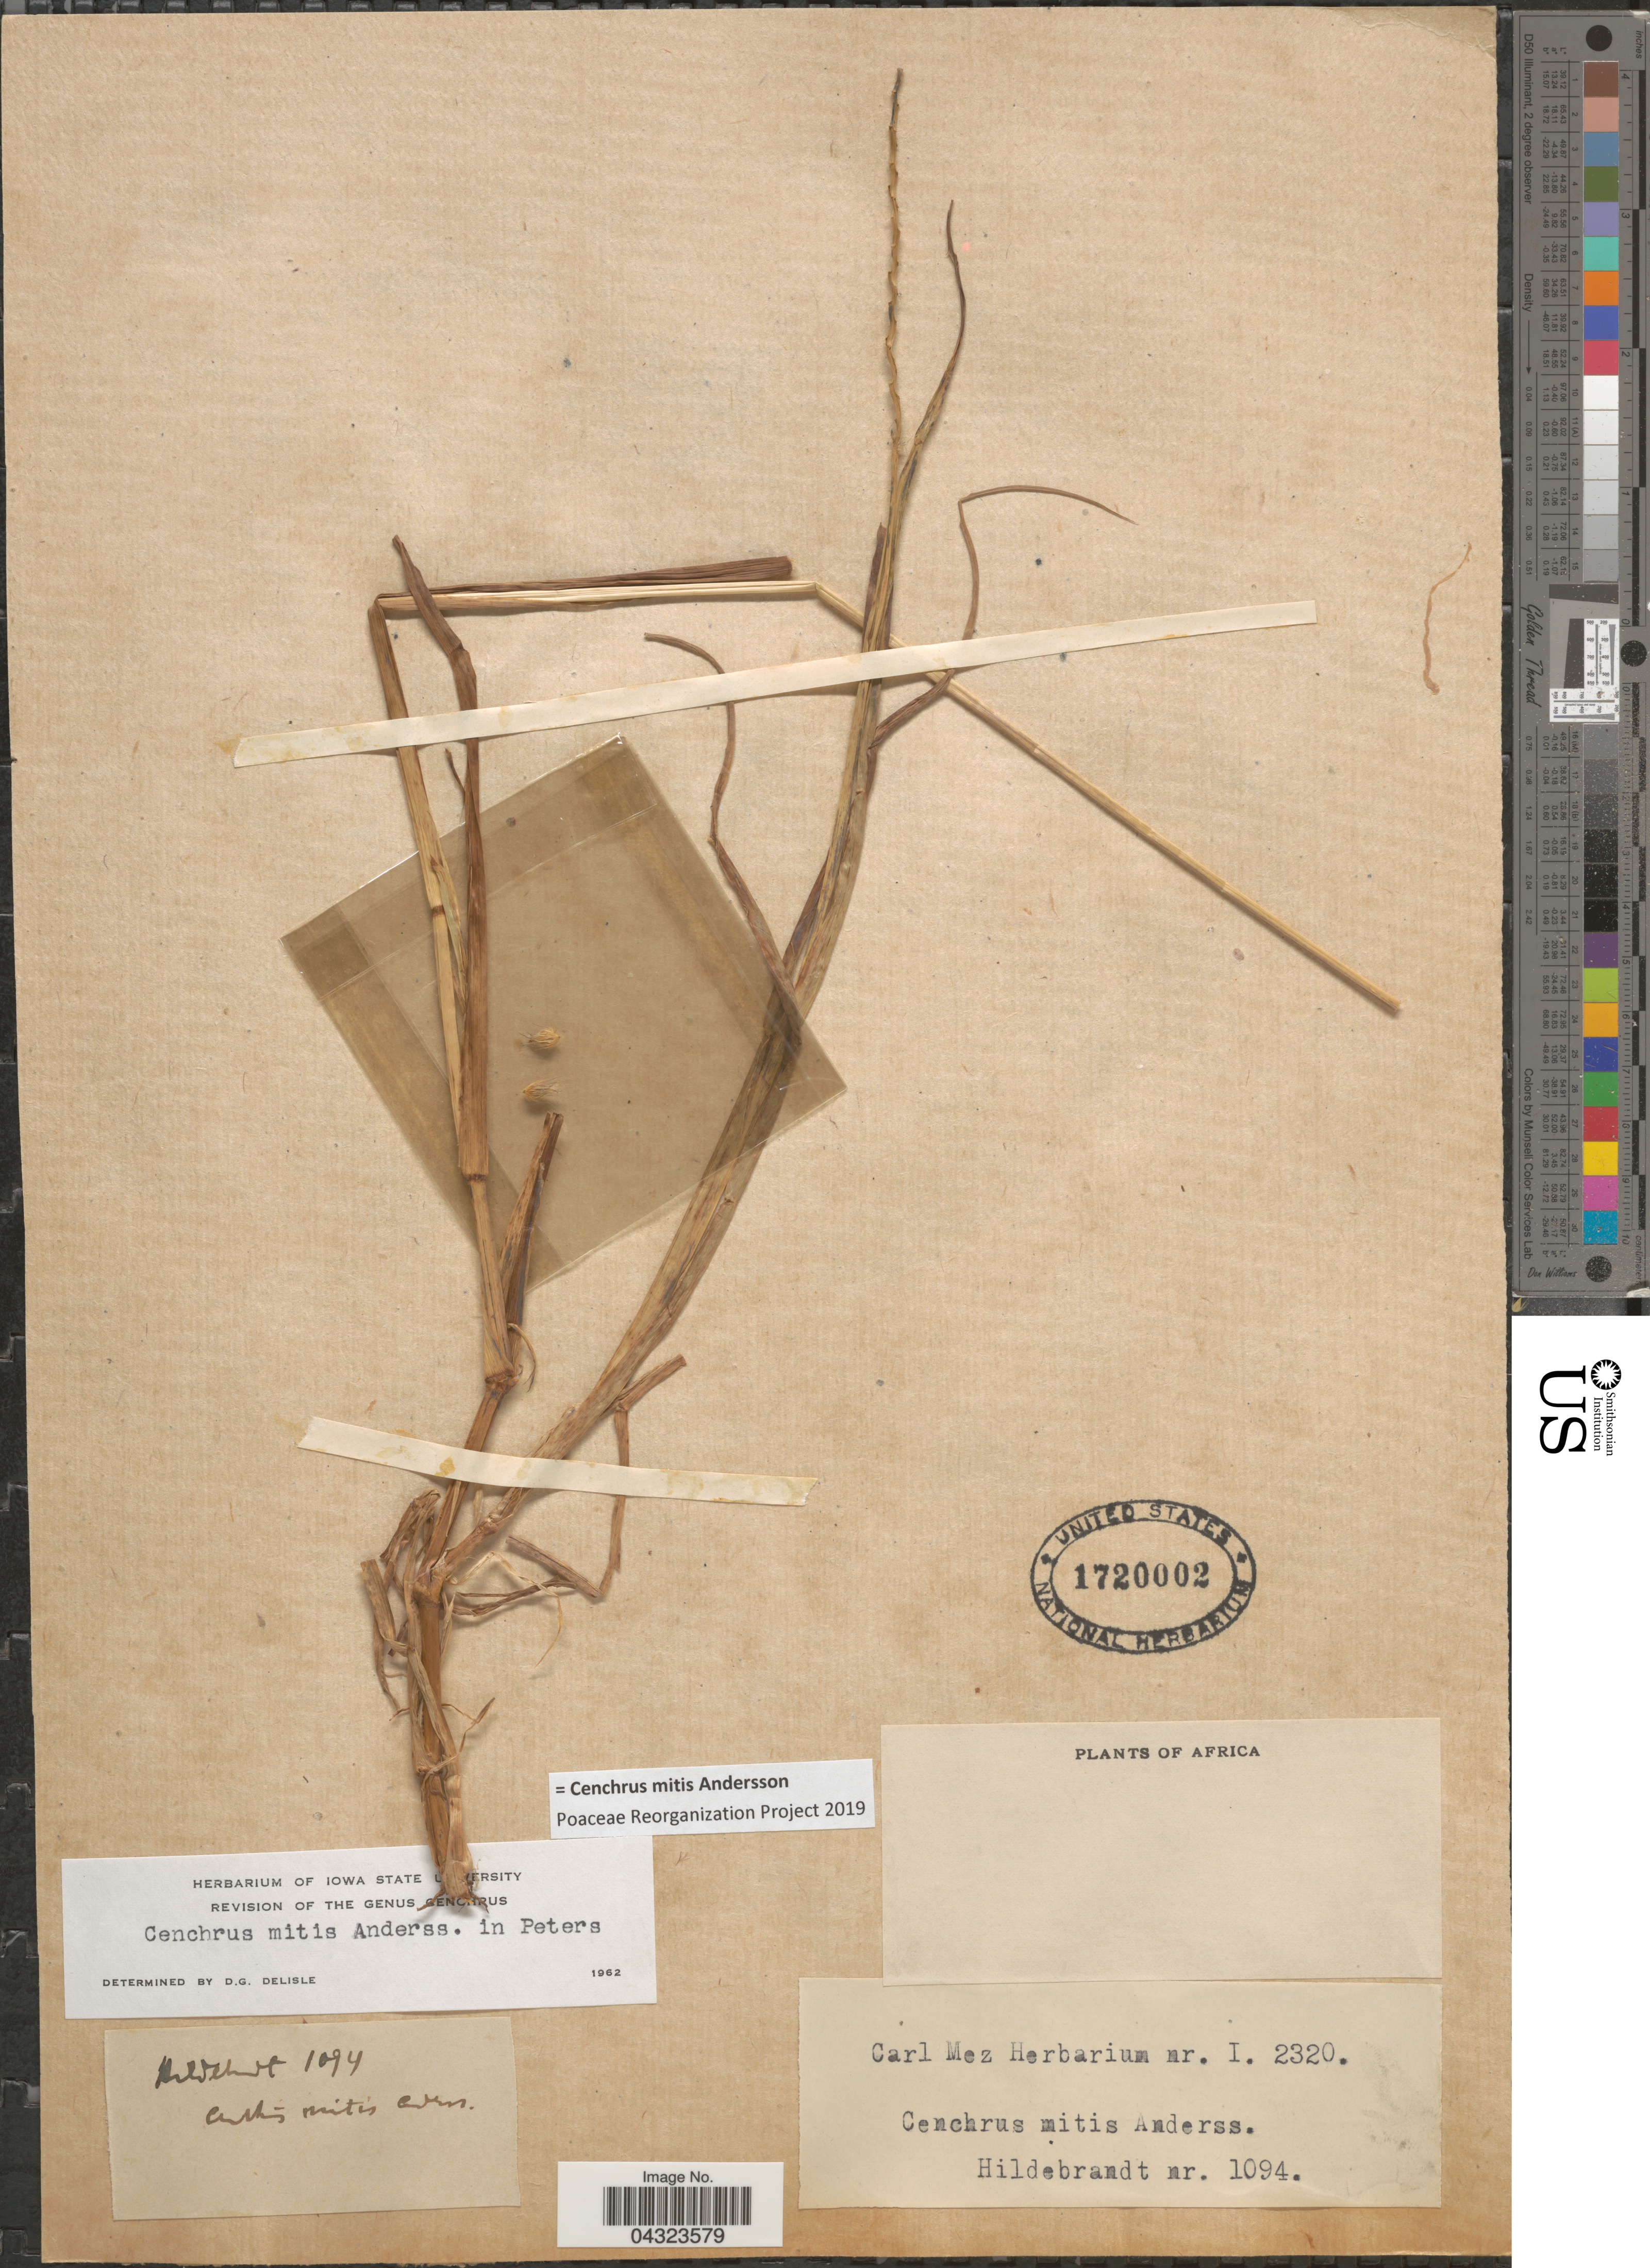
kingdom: Plantae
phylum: Tracheophyta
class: Liliopsida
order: Poales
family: Poaceae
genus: Cenchrus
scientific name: Cenchrus mitis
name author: Andersson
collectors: Hildebrandt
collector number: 1094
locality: Africa.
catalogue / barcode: US 1720002